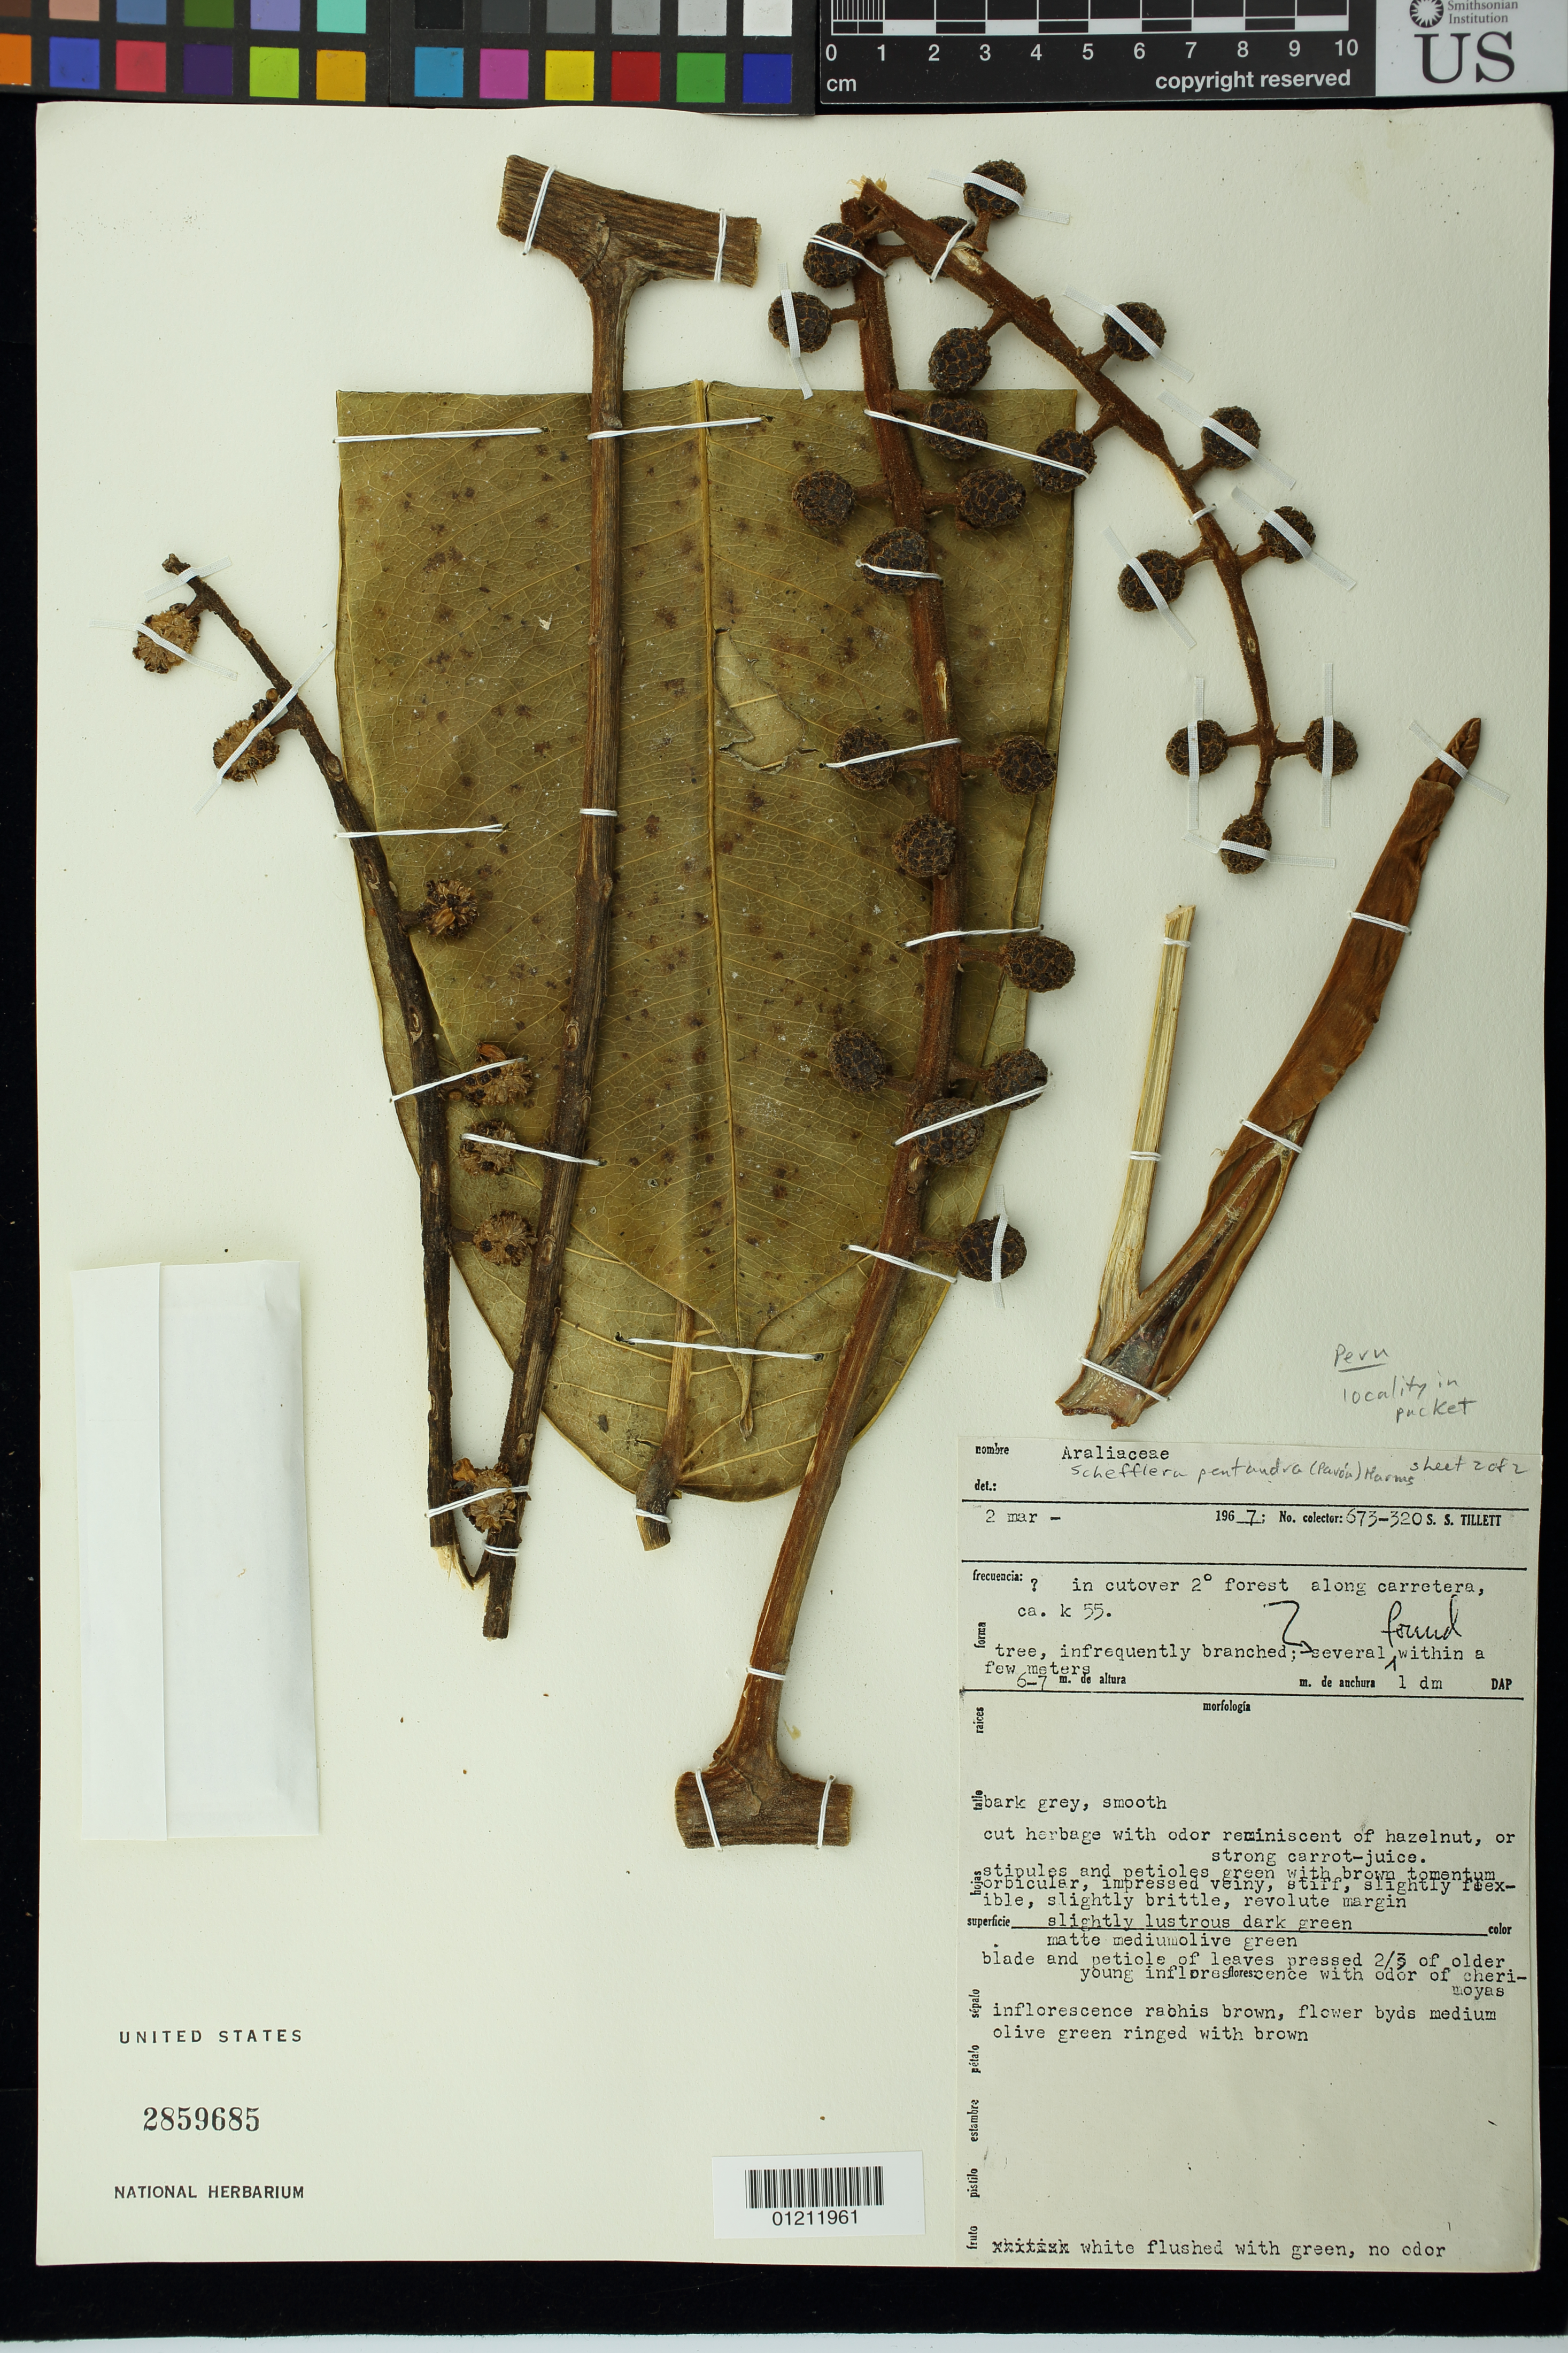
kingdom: Plantae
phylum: Tracheophyta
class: Magnoliopsida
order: Apiales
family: Araliaceae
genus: Schefflera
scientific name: Schefflera pentandra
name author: (Ruiz & Pav.) Harms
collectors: S. S. Tillett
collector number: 673-320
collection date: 1967-03-02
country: Peru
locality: ? in cutover 2° forest along carretera, ca. k 55.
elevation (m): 6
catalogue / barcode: US 2859685